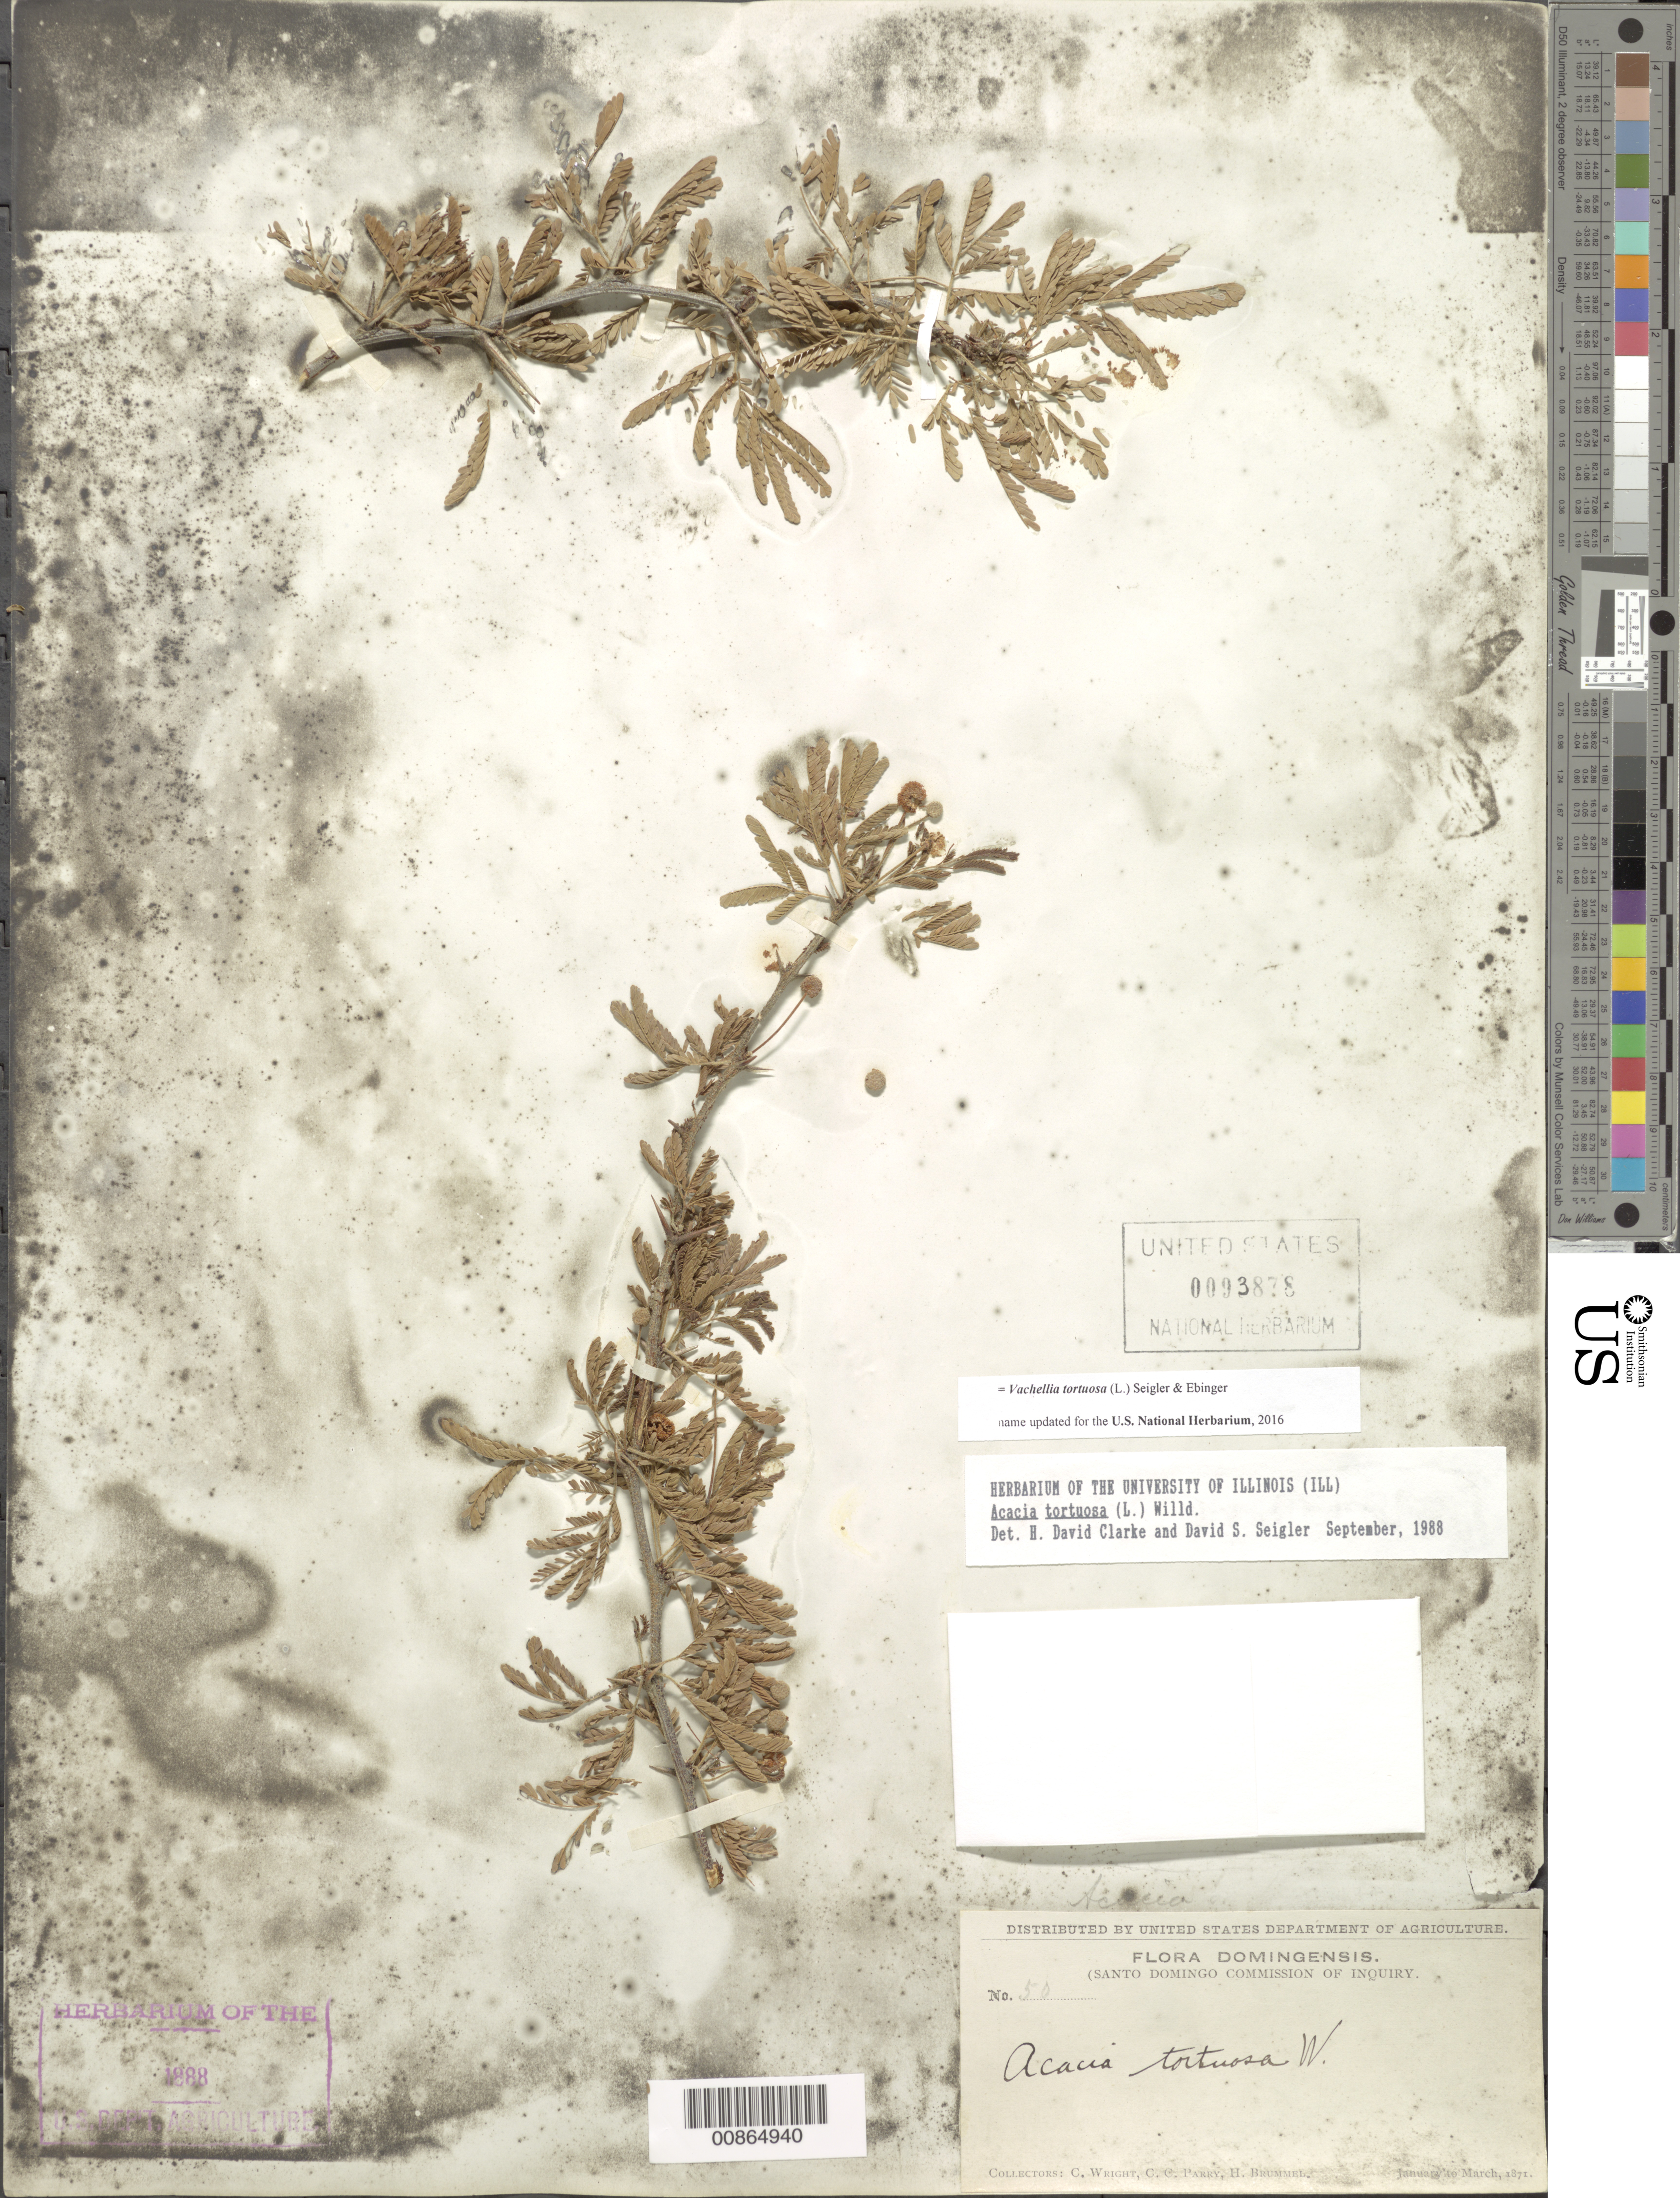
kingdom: Plantae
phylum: Tracheophyta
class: Magnoliopsida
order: Fabales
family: Fabaceae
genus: Vachellia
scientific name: Vachellia tortuosa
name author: (L.) Seigler & Ebinger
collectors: C. Wright, C. C. Parry & H. Brummel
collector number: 50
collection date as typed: Jan 1871 to -- Mar 1871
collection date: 1871-01/1871-03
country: Dominican Republic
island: Hispaniola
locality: Dominican Republic.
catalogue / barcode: US 93878